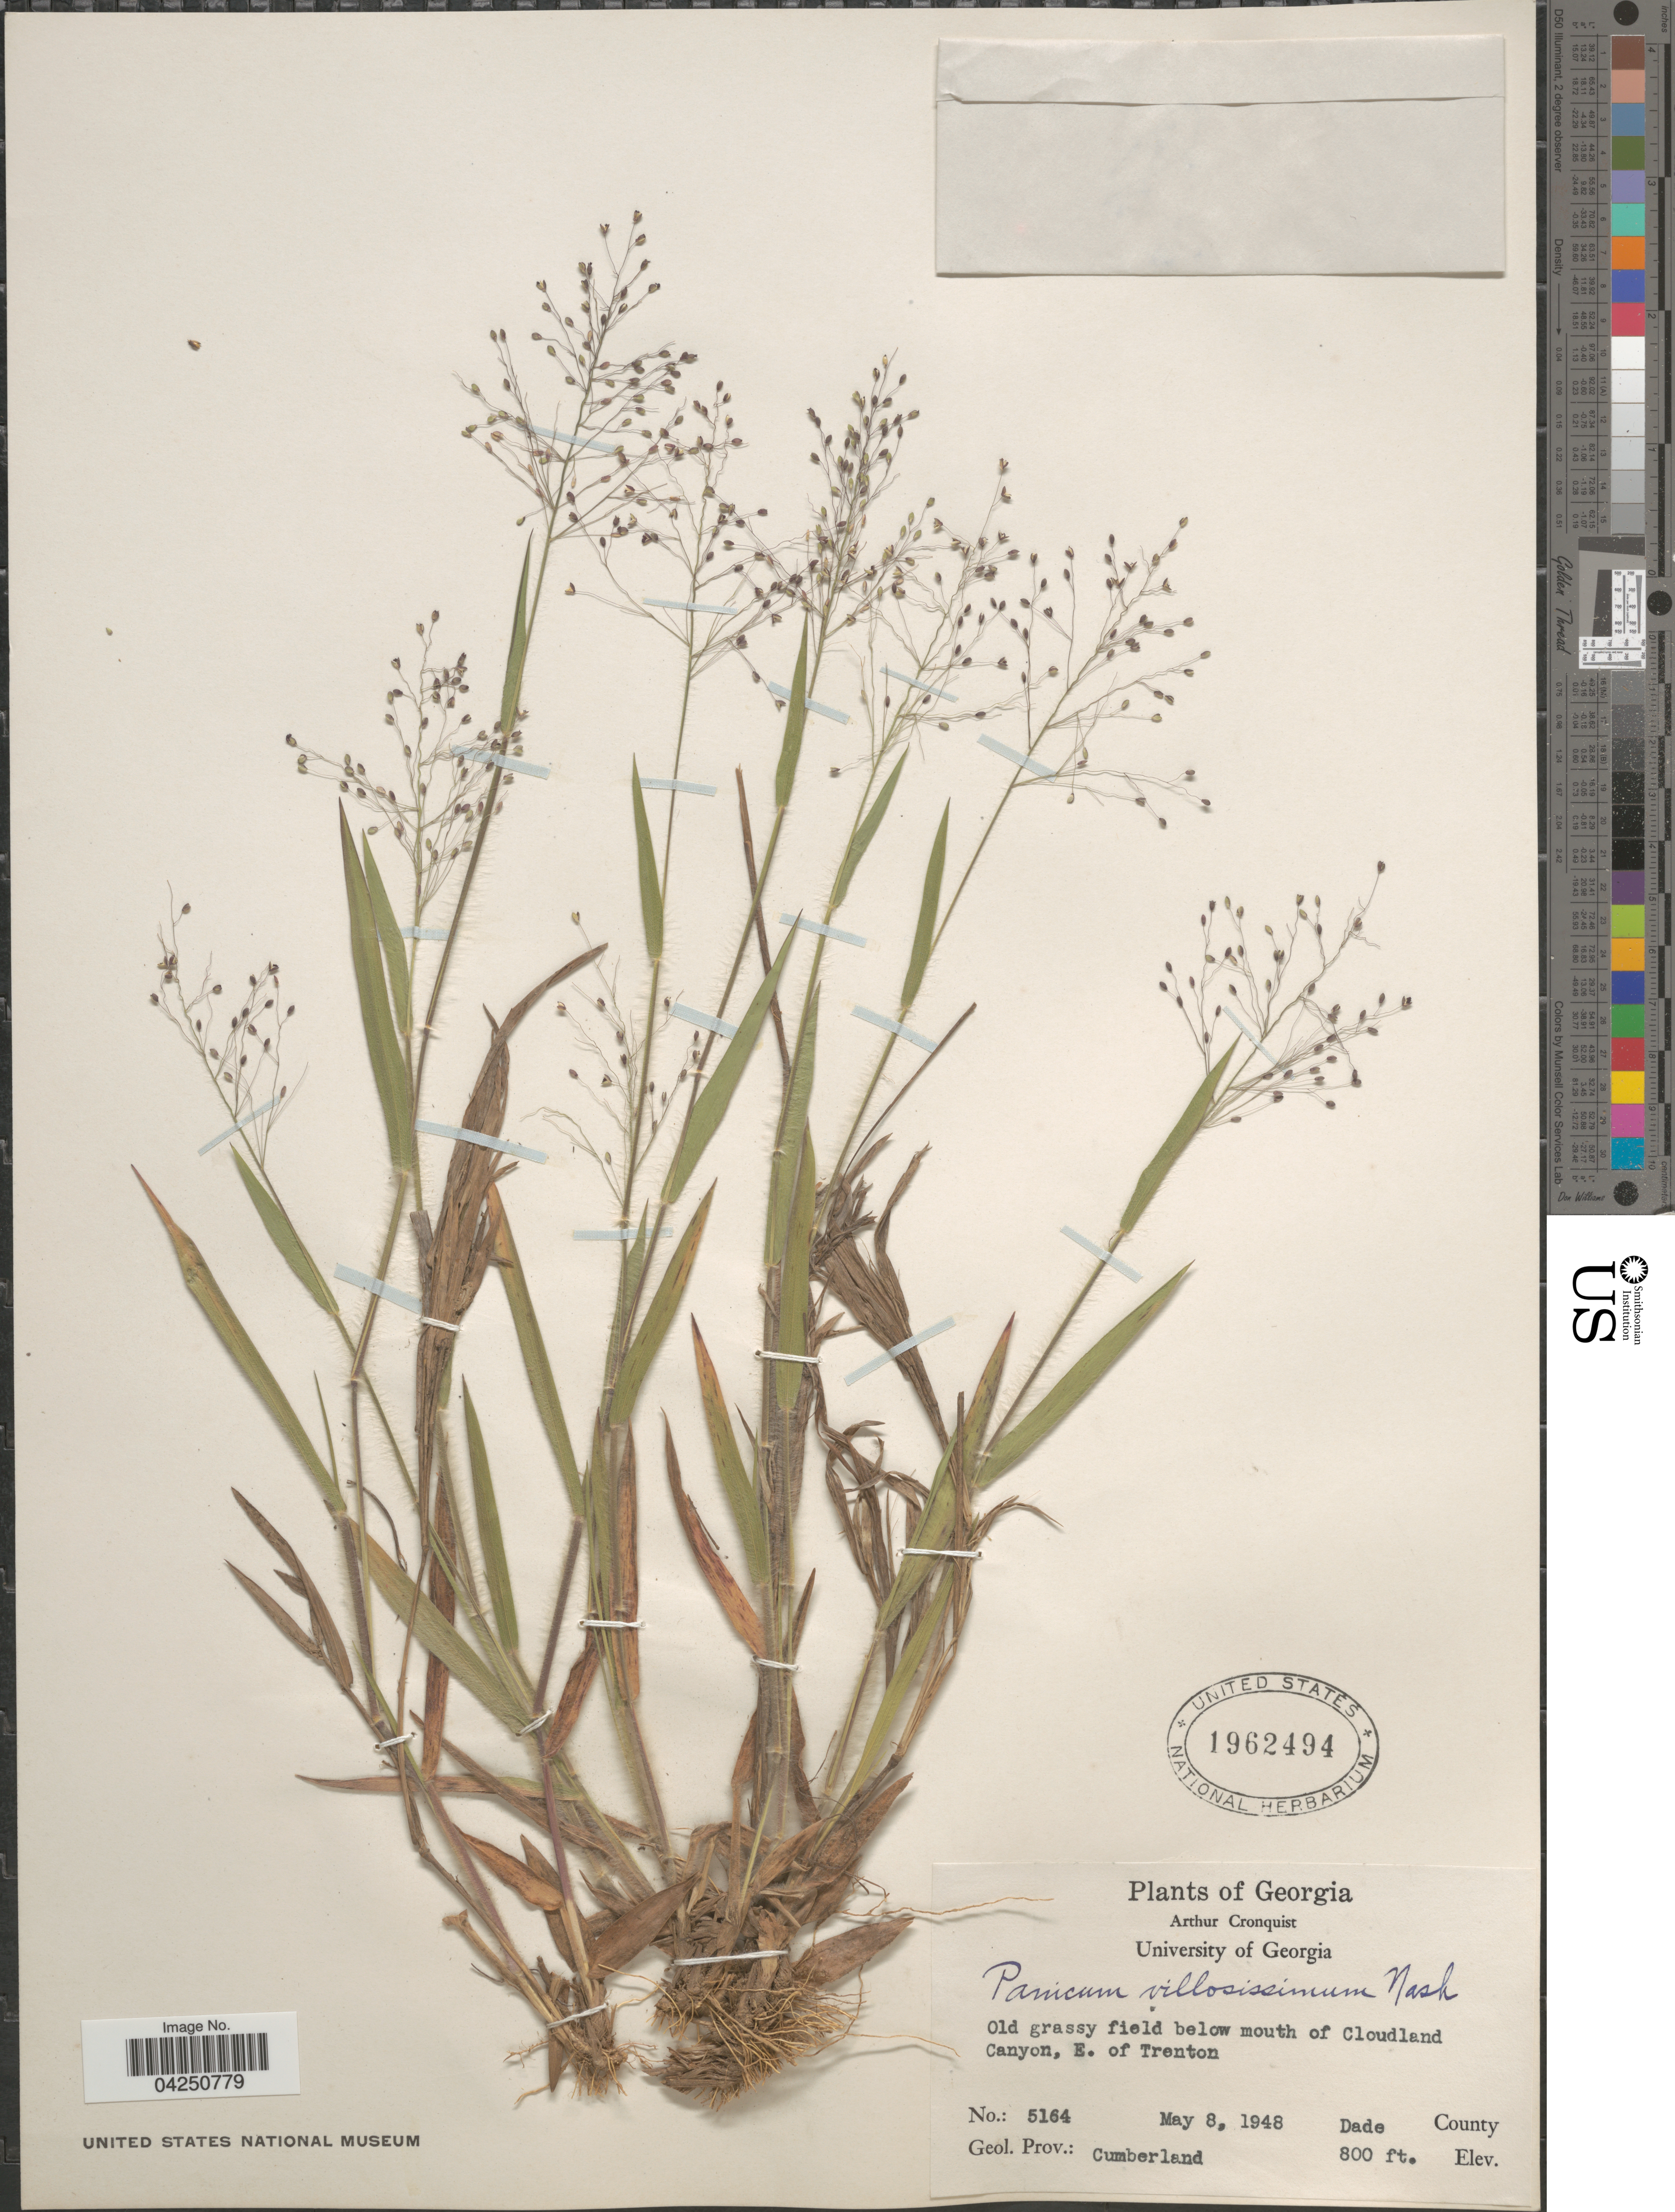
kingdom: Plantae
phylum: Tracheophyta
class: Liliopsida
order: Poales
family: Poaceae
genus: Dichanthelium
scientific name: Dichanthelium acuminatum var. acuminatum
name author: (Sw.) Gould & C.A. Clark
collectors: A. J. Cronquist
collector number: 5164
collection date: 1948-05-08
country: United States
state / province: Georgia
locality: Old grassy field below mouth of Cloudland Canyon, E. of Trenton. Dade County. Geol. Prov.: Cumberland.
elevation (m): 244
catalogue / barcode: US 1962494